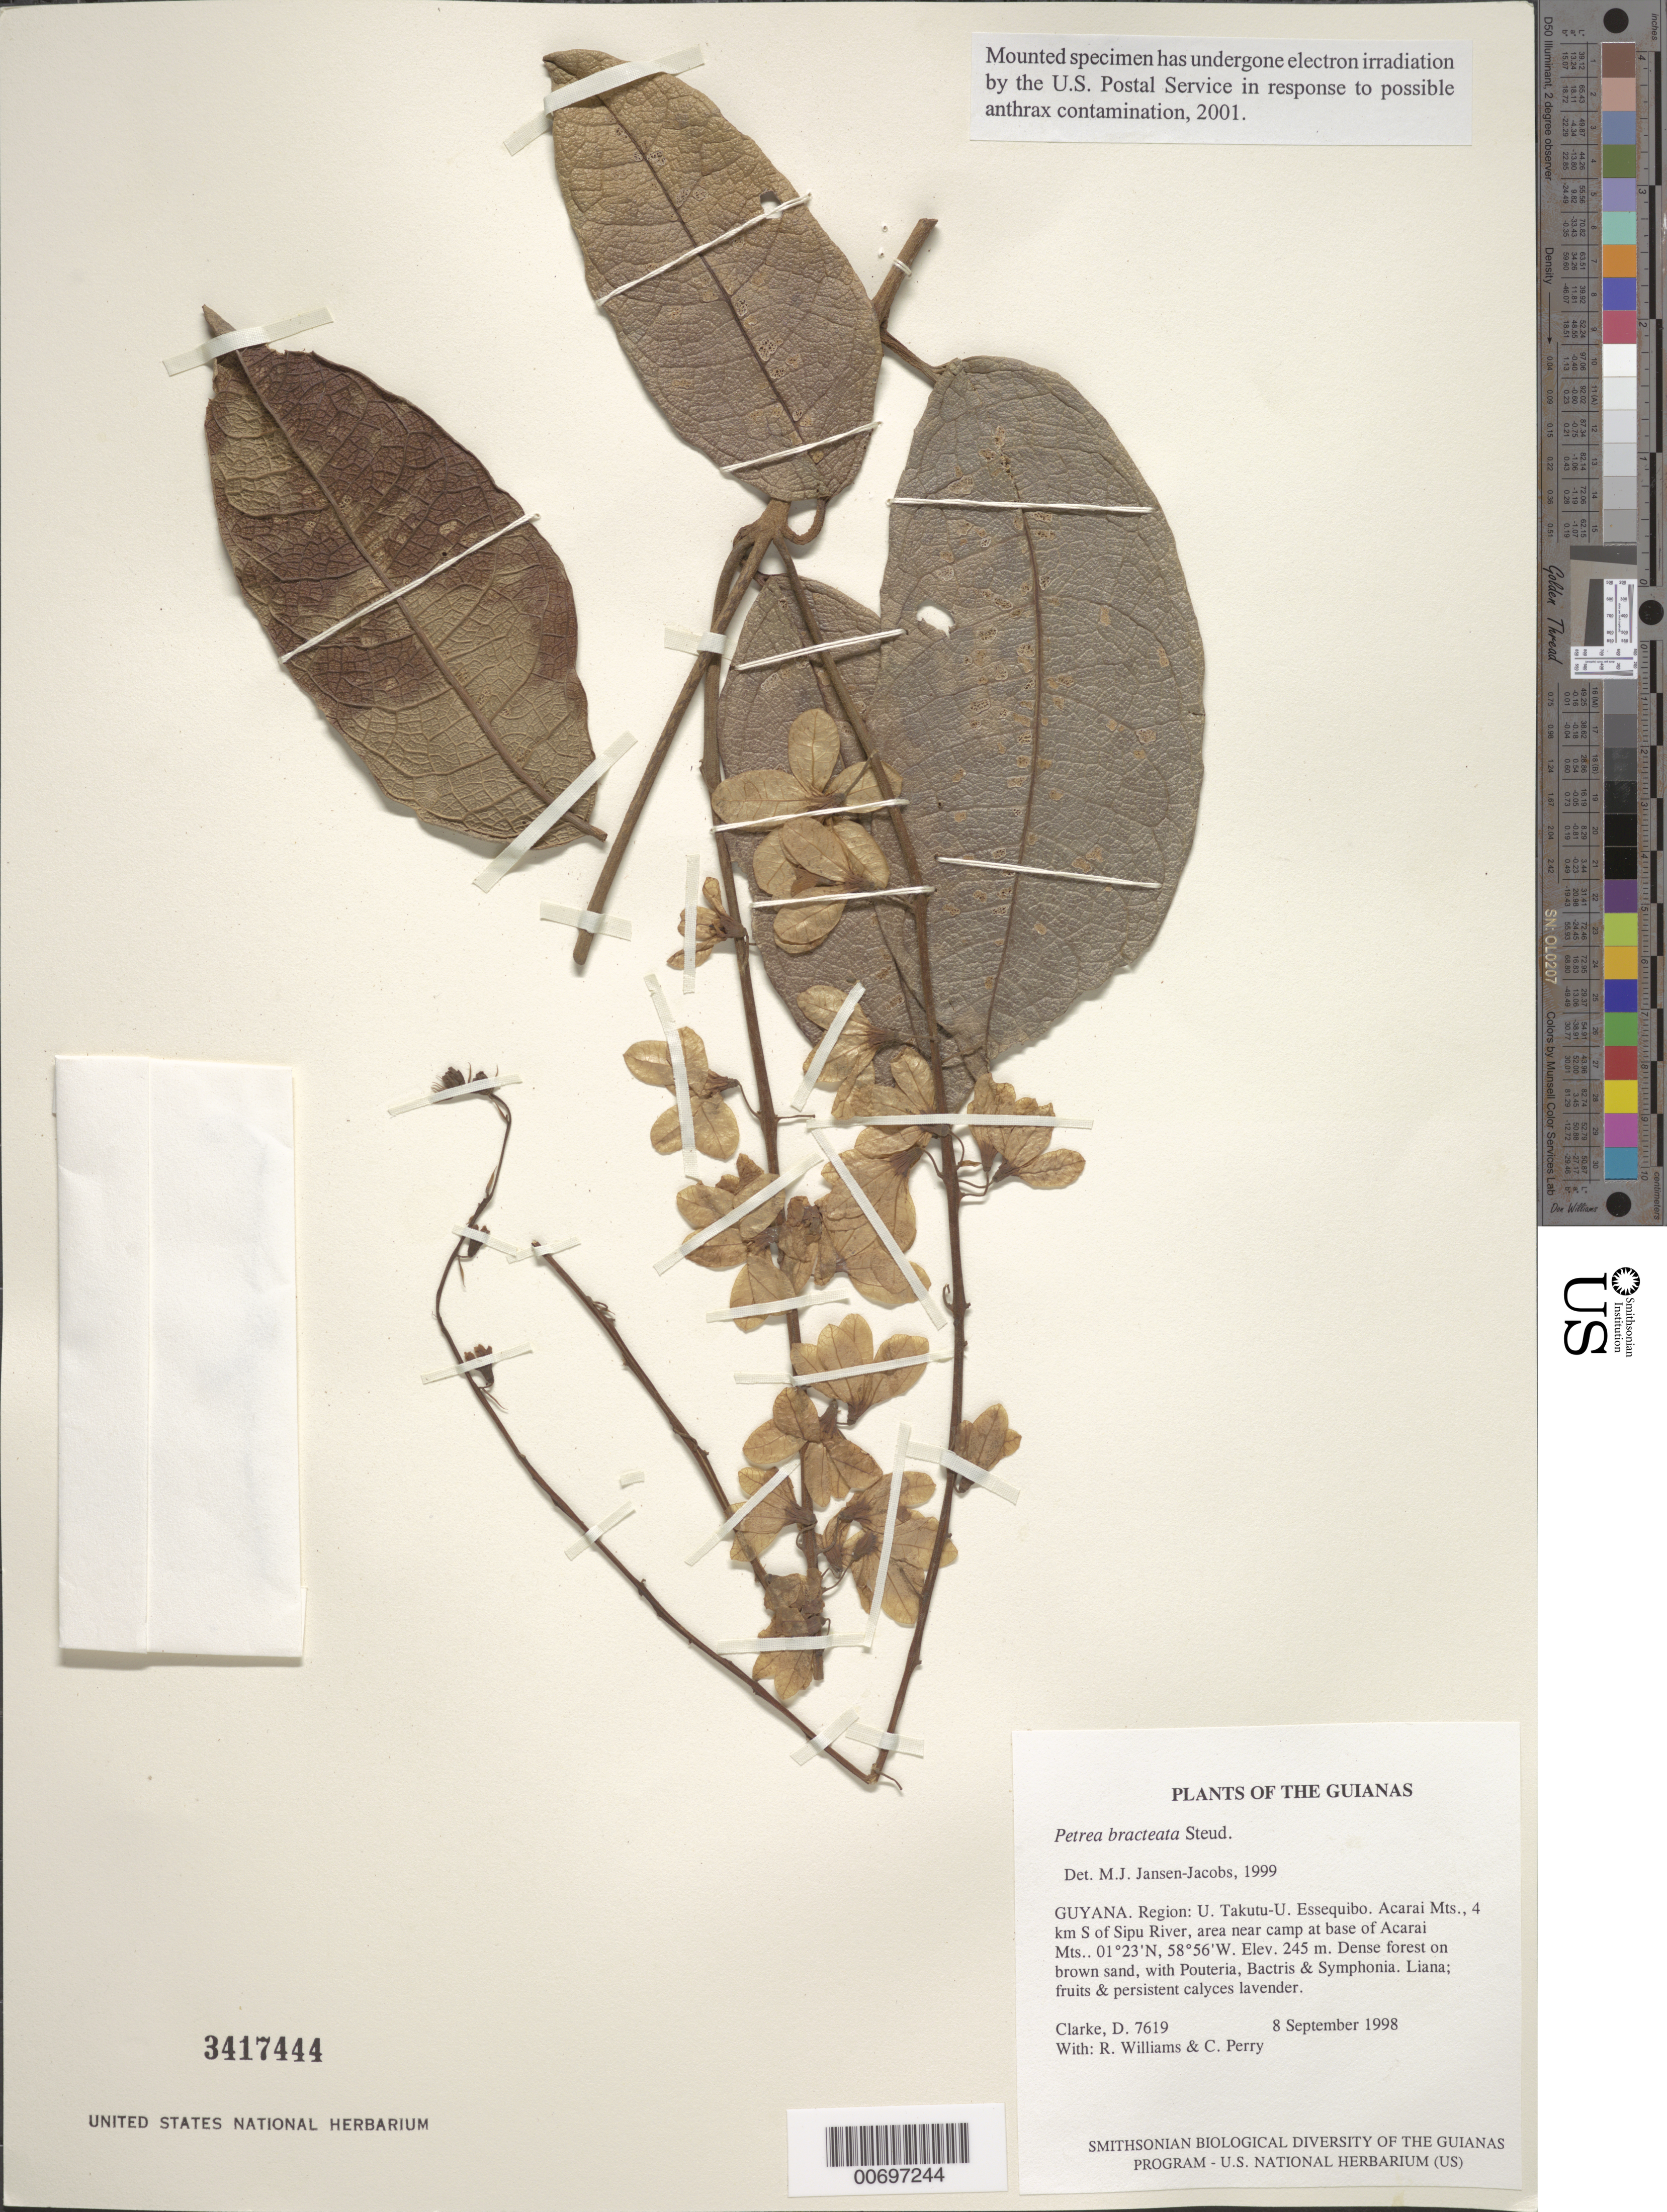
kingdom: Plantae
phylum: Tracheophyta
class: Magnoliopsida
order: Lamiales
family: Verbenaceae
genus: Petrea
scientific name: Petrea bracteata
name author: Steud.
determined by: Jansen-Jacobs, M. J., (U), Nationaal Herbarium Nederland, Utrecht University branch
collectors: H. D. Clarke, R. Williams & C. Perry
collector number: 7619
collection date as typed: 8 September 1998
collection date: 1998-09-08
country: Guyana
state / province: U. Takutu-U. Essequibo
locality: Acarai Mts., 4 km S of Sipu River, area near camp at base of Acarai Mts.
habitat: Dense forest on brown sand, with Pouteria, Bactris & Symphonia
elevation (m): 245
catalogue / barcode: US 3417444